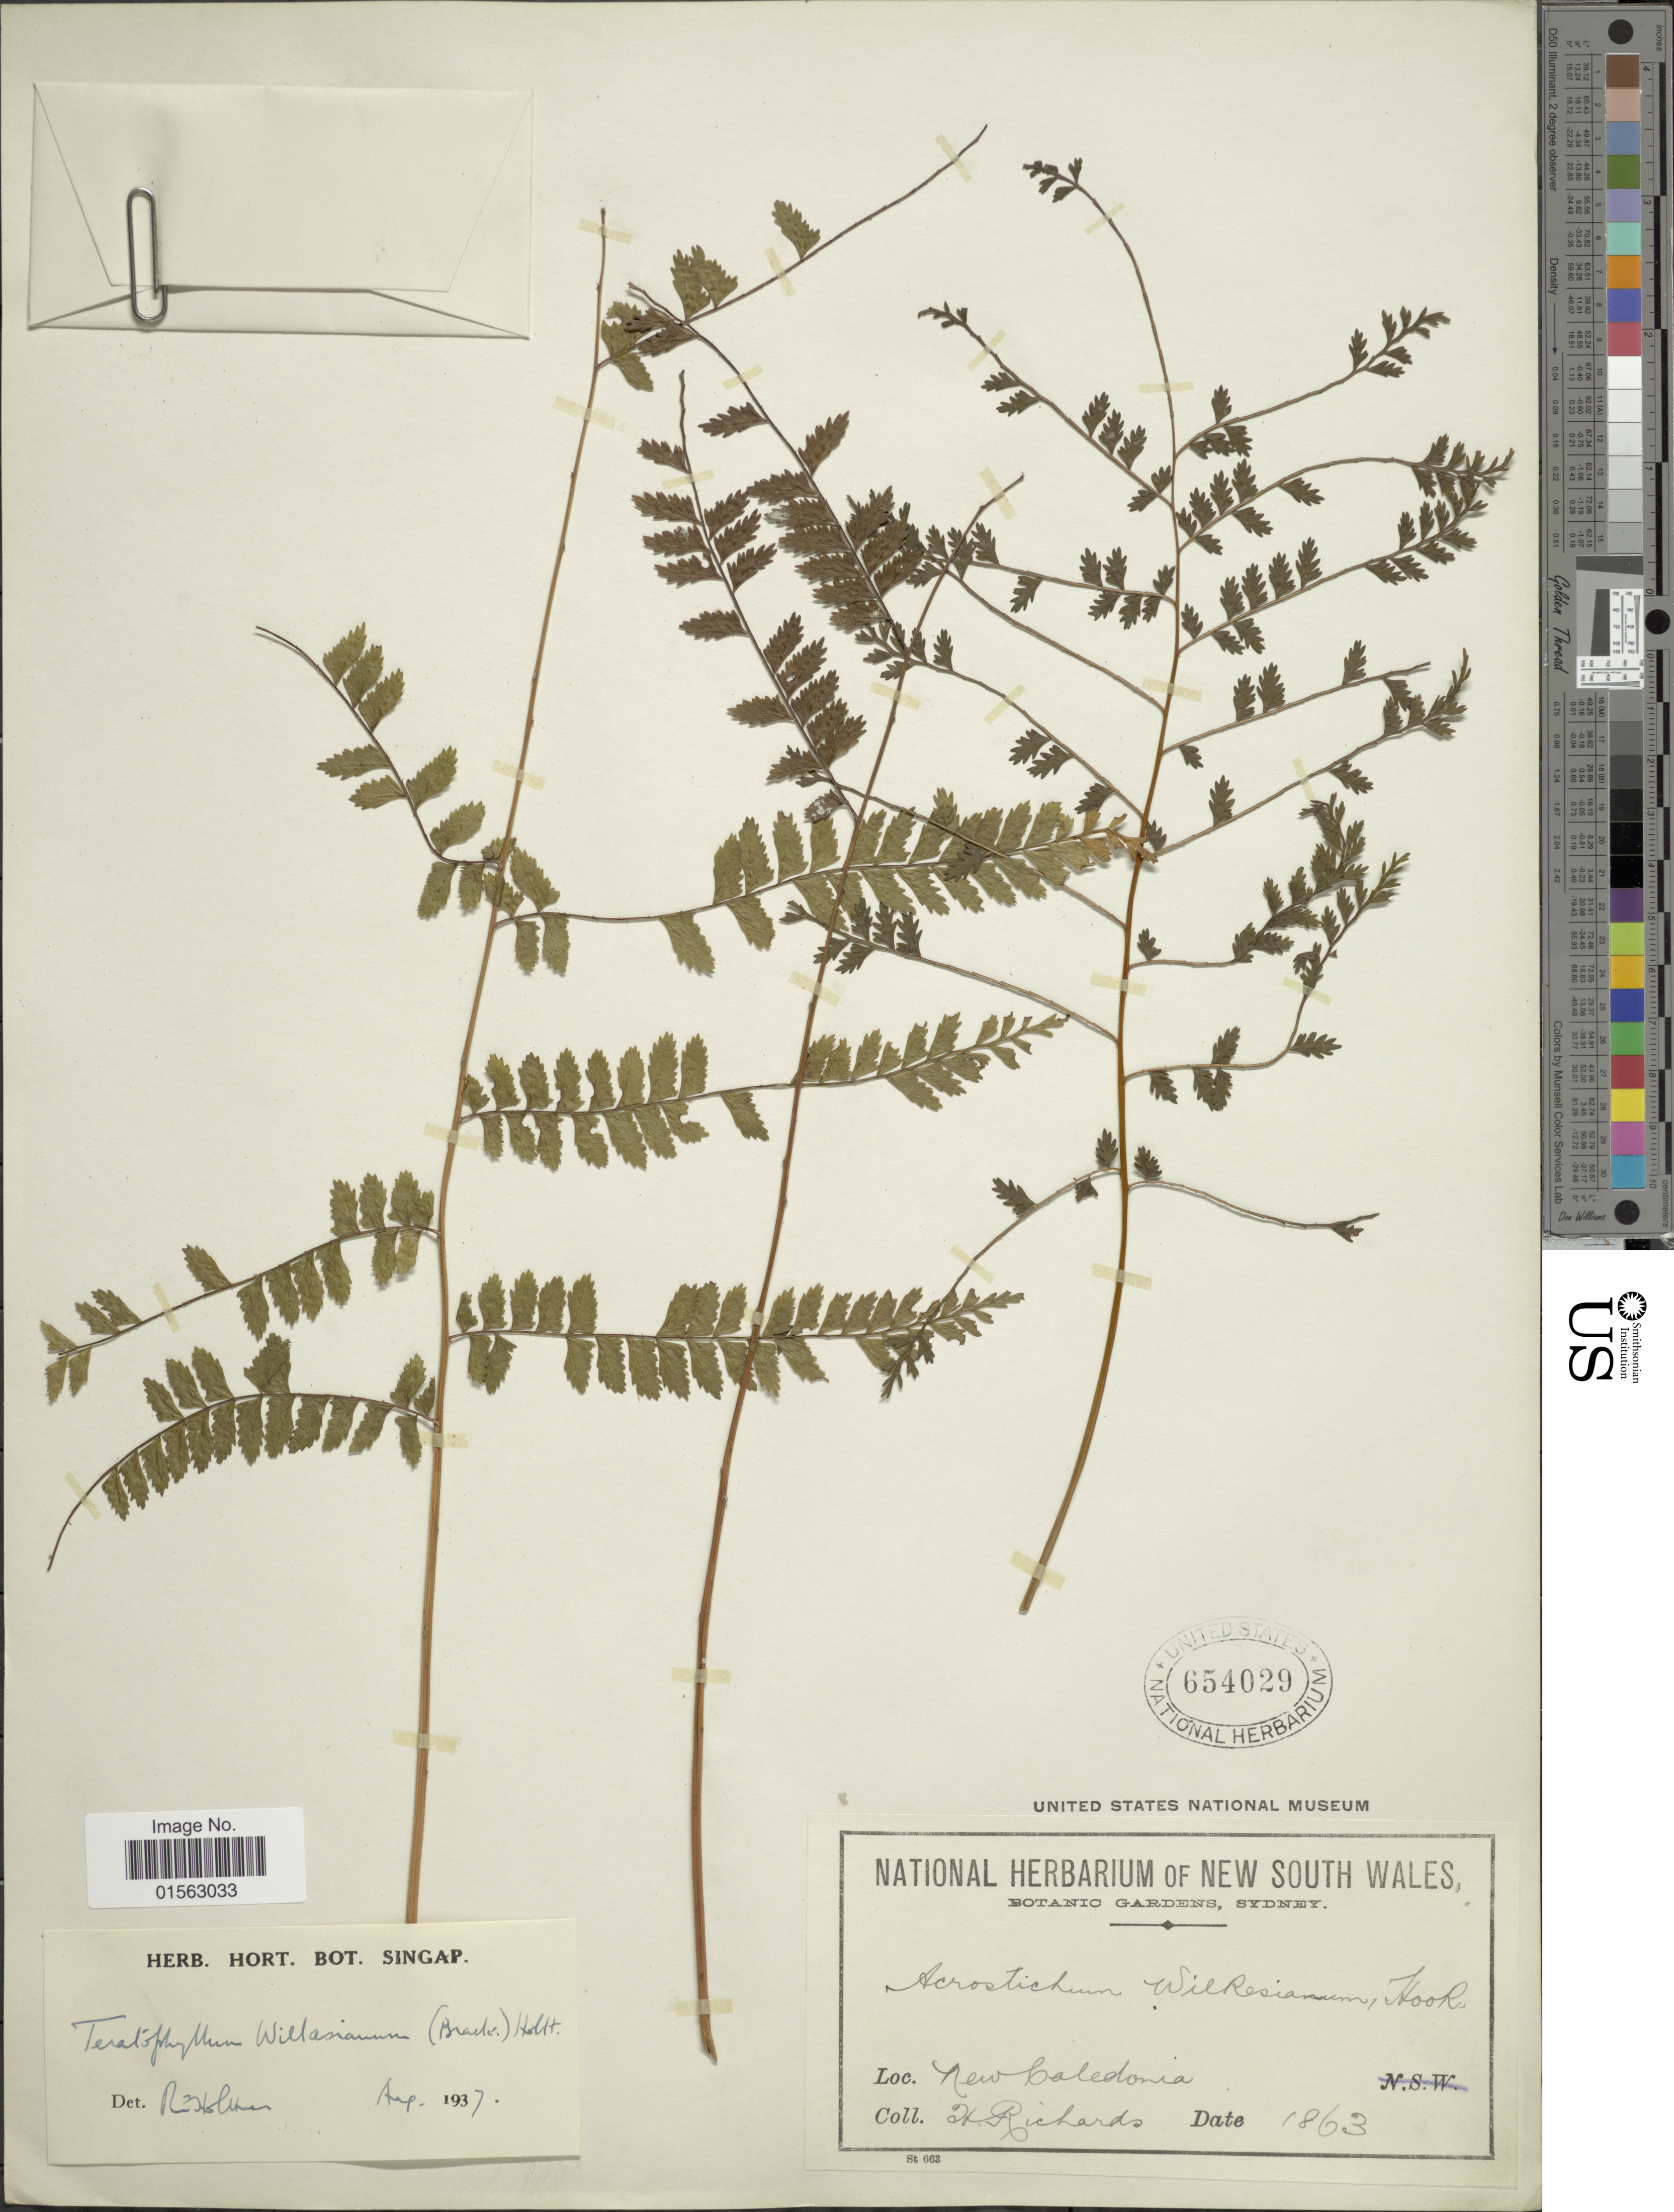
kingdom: Plantae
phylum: Tracheophyta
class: Polypodiopsida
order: Polypodiales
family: Dryopteridaceae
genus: Teratophyllum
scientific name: Teratophyllum wilkesianum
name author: (Brack.) Holttum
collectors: H. Richards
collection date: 1863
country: New Caledonia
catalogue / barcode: US 654029